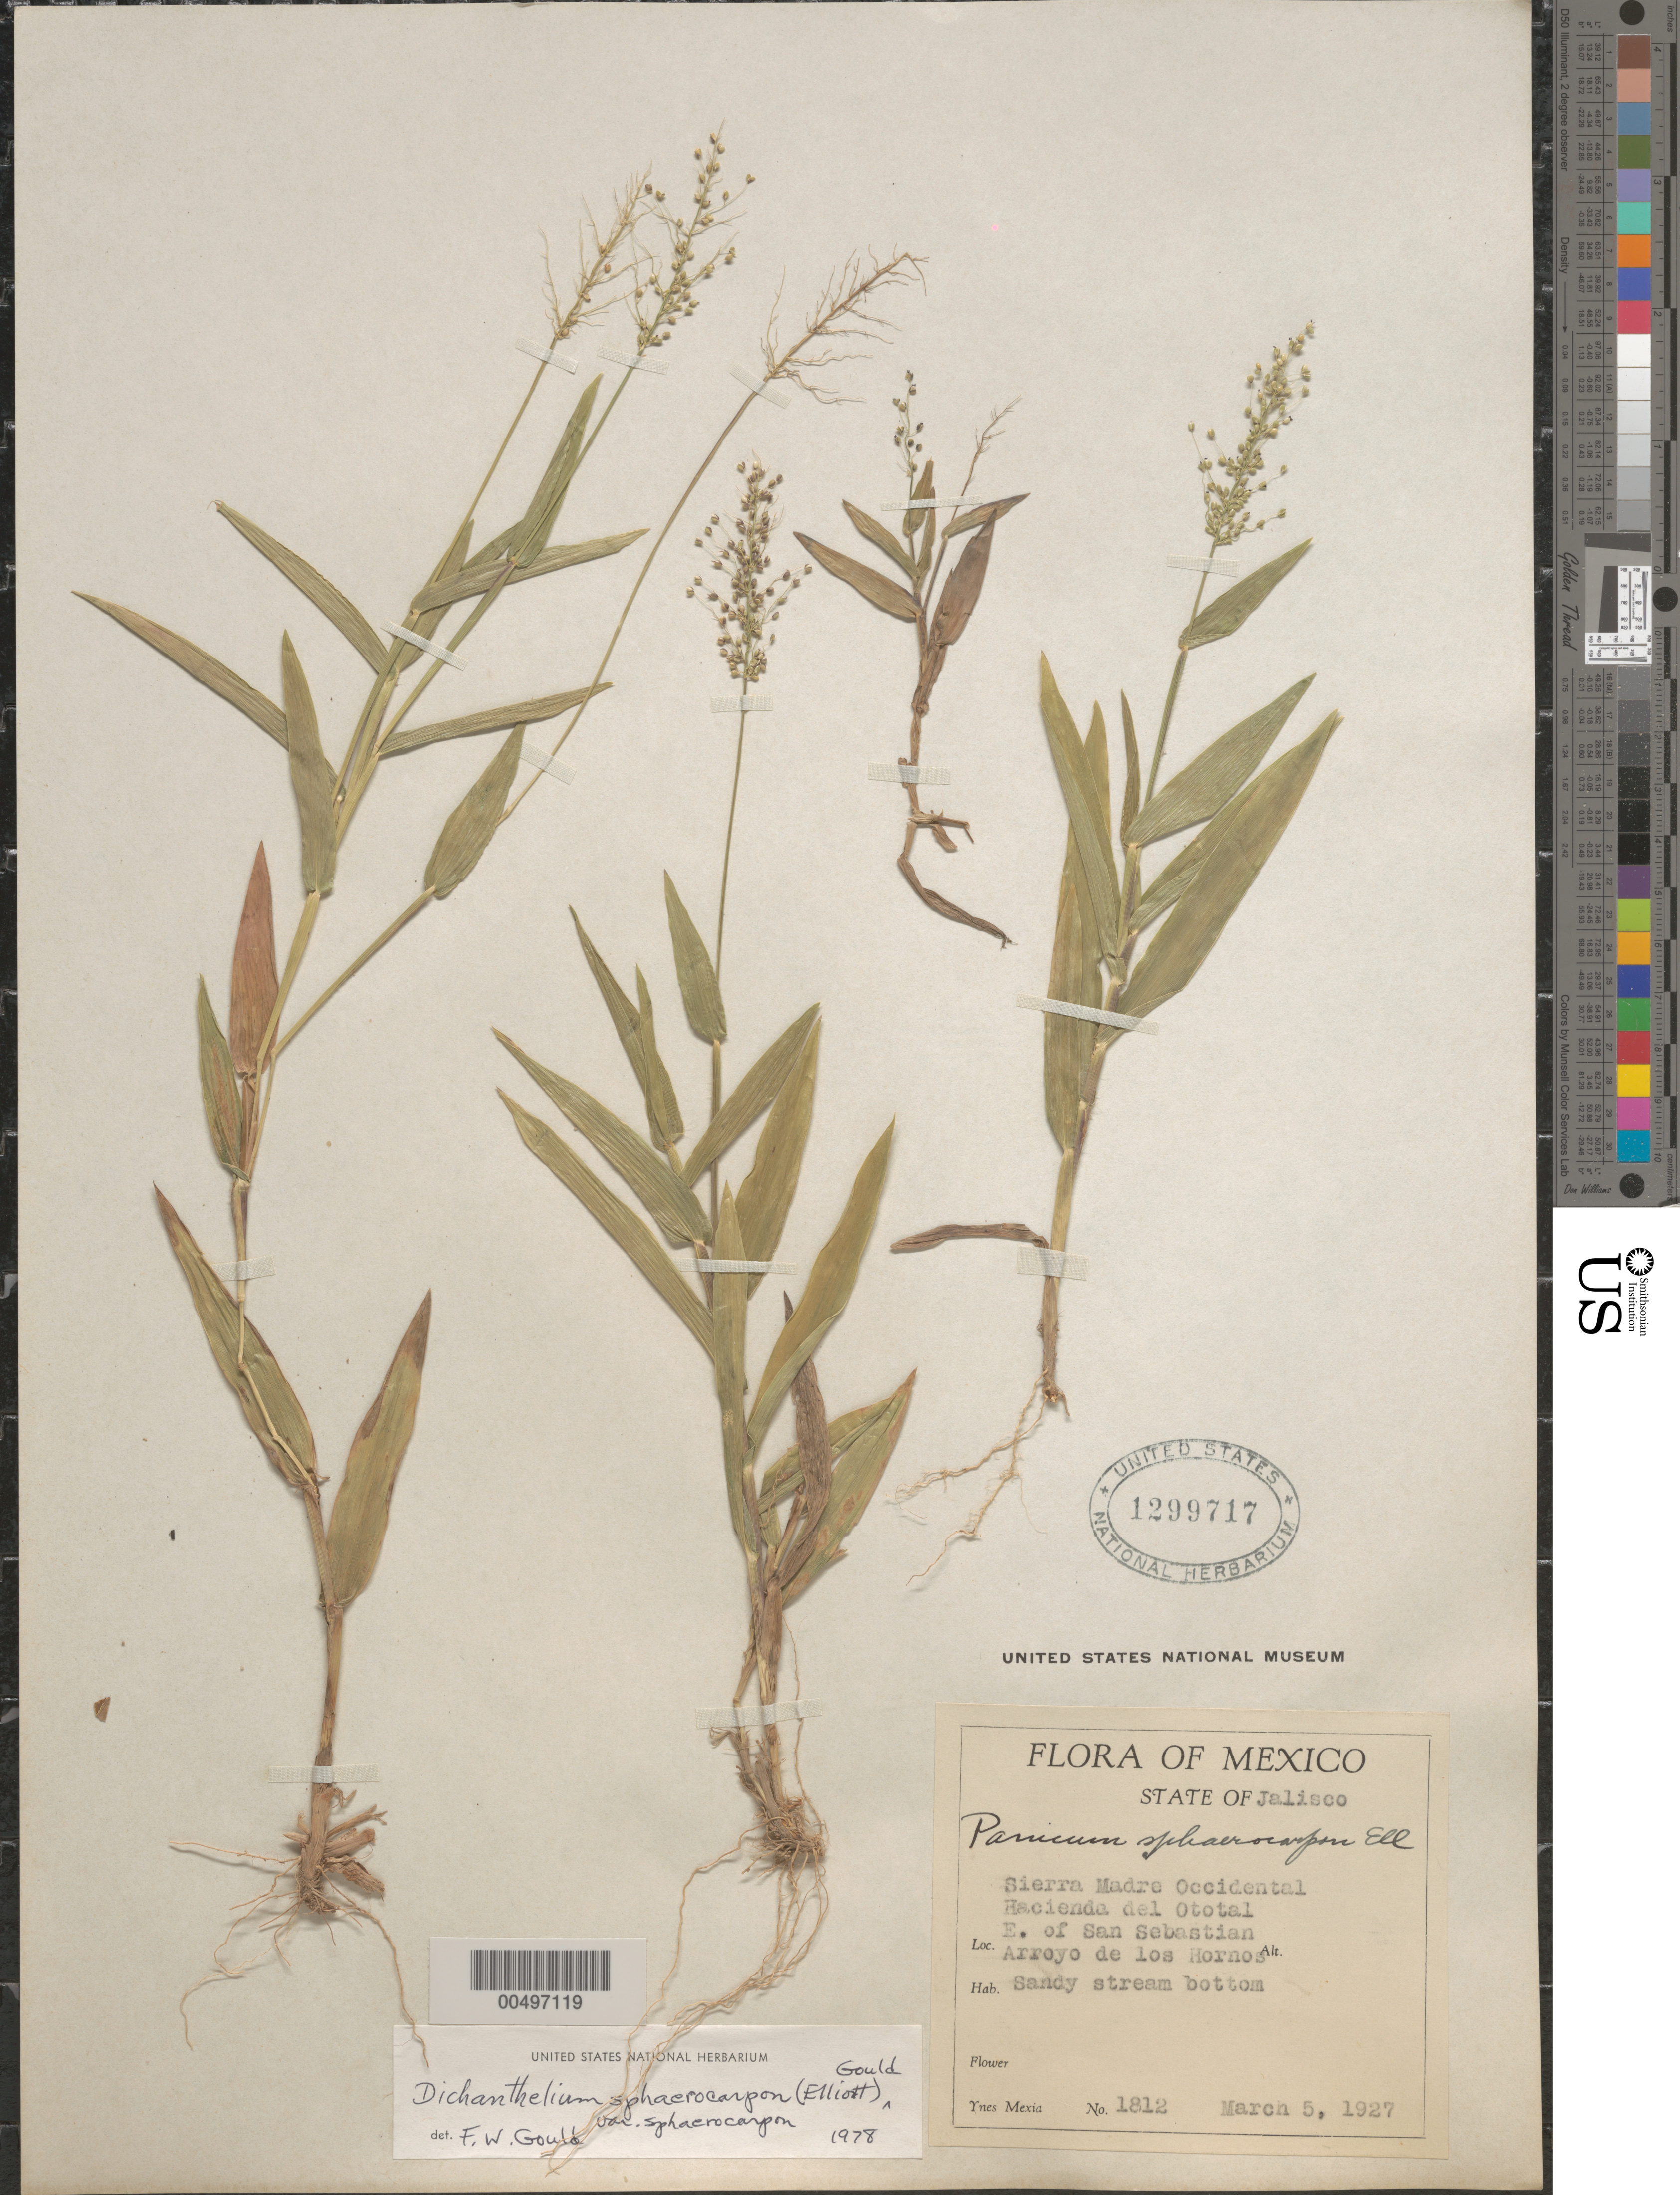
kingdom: Plantae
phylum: Tracheophyta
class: Liliopsida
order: Poales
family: Poaceae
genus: Dichanthelium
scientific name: Dichanthelium sphaerocarpon var. sphaerocarpon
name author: (Elliott) Gould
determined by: Gould, F. W.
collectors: Y. Mexia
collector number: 1812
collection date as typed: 5 Mar 1927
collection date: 1927-03-05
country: Mexico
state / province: Jalisco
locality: Sierra Madre Oriental, Hacienda del Ototal, E of San Sebastian, Arroyo de los Hornos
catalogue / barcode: US 1299717